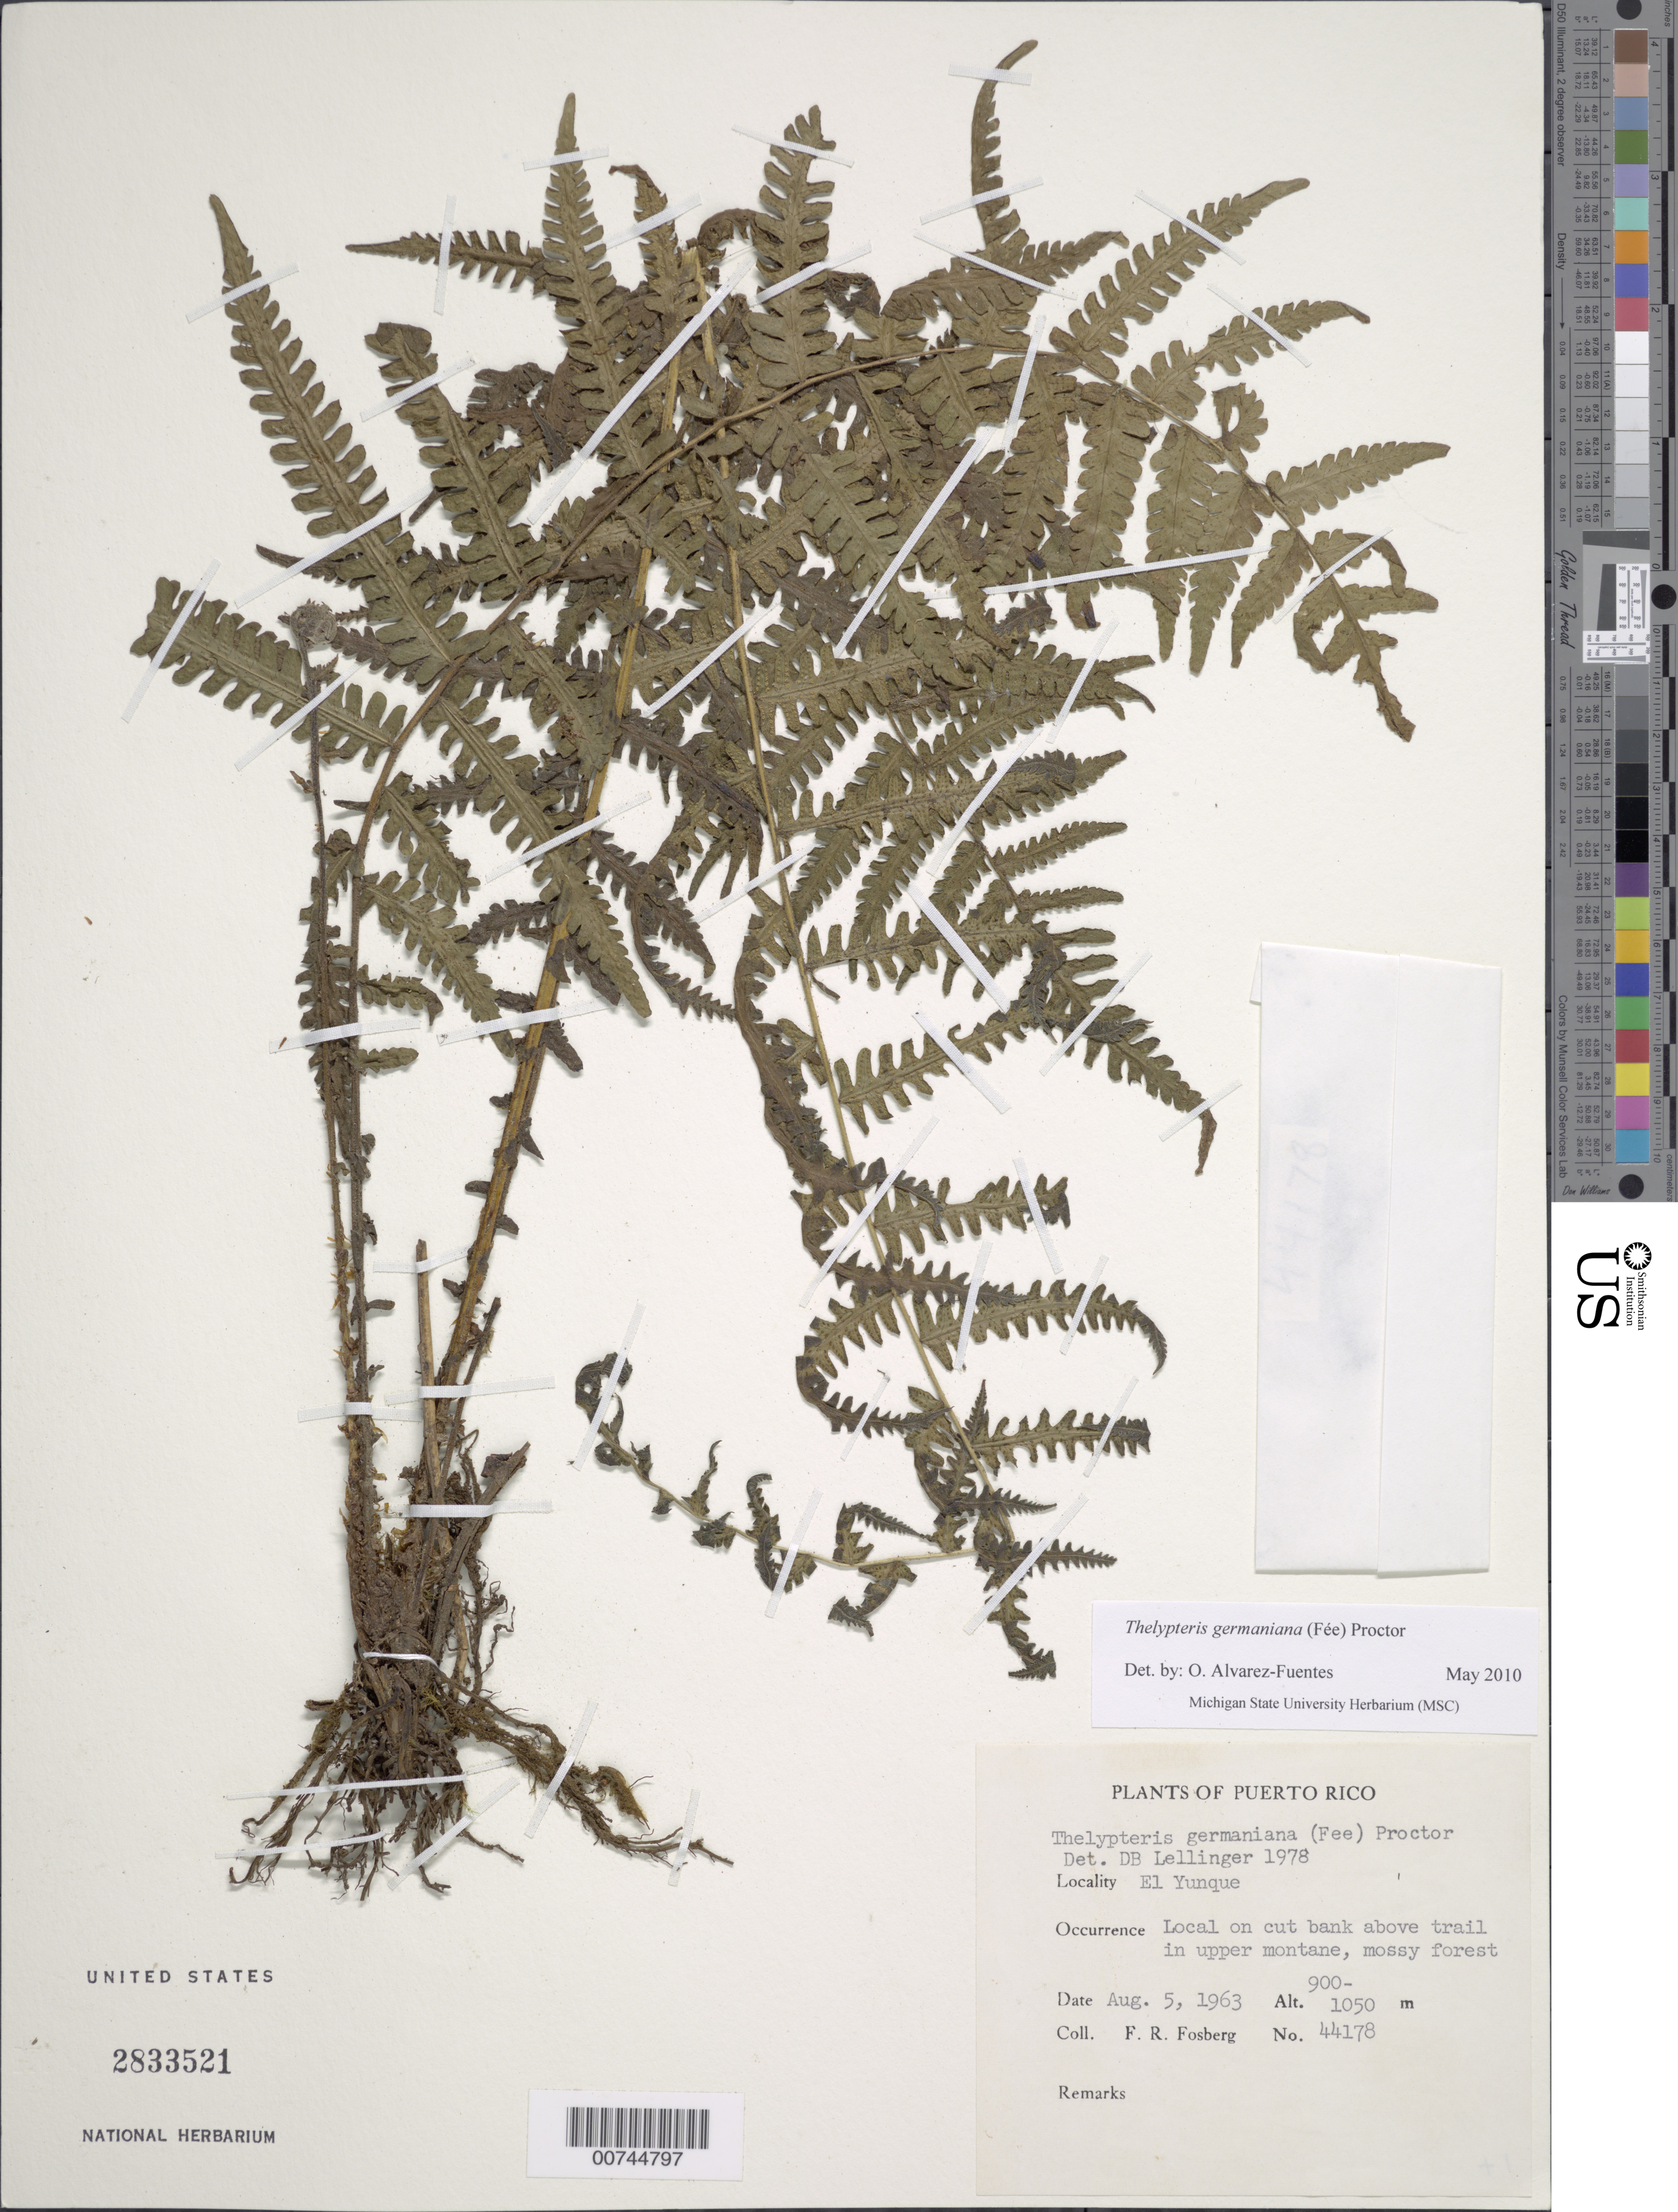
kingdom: Plantae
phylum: Tracheophyta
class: Polypodiopsida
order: Polypodiales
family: Thelypteridaceae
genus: Amauropelta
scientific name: Amauropelta germaniana (Fée) comb. nov., ined. 2015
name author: (Fée)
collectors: F. R. Fosberg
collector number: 44178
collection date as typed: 05 Aug 1963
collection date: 1963-08-05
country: Puerto Rico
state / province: Río Grande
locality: El Yunque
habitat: Local on cut bank above trail in upper montane, mossy forest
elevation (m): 900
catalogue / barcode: US 2833251